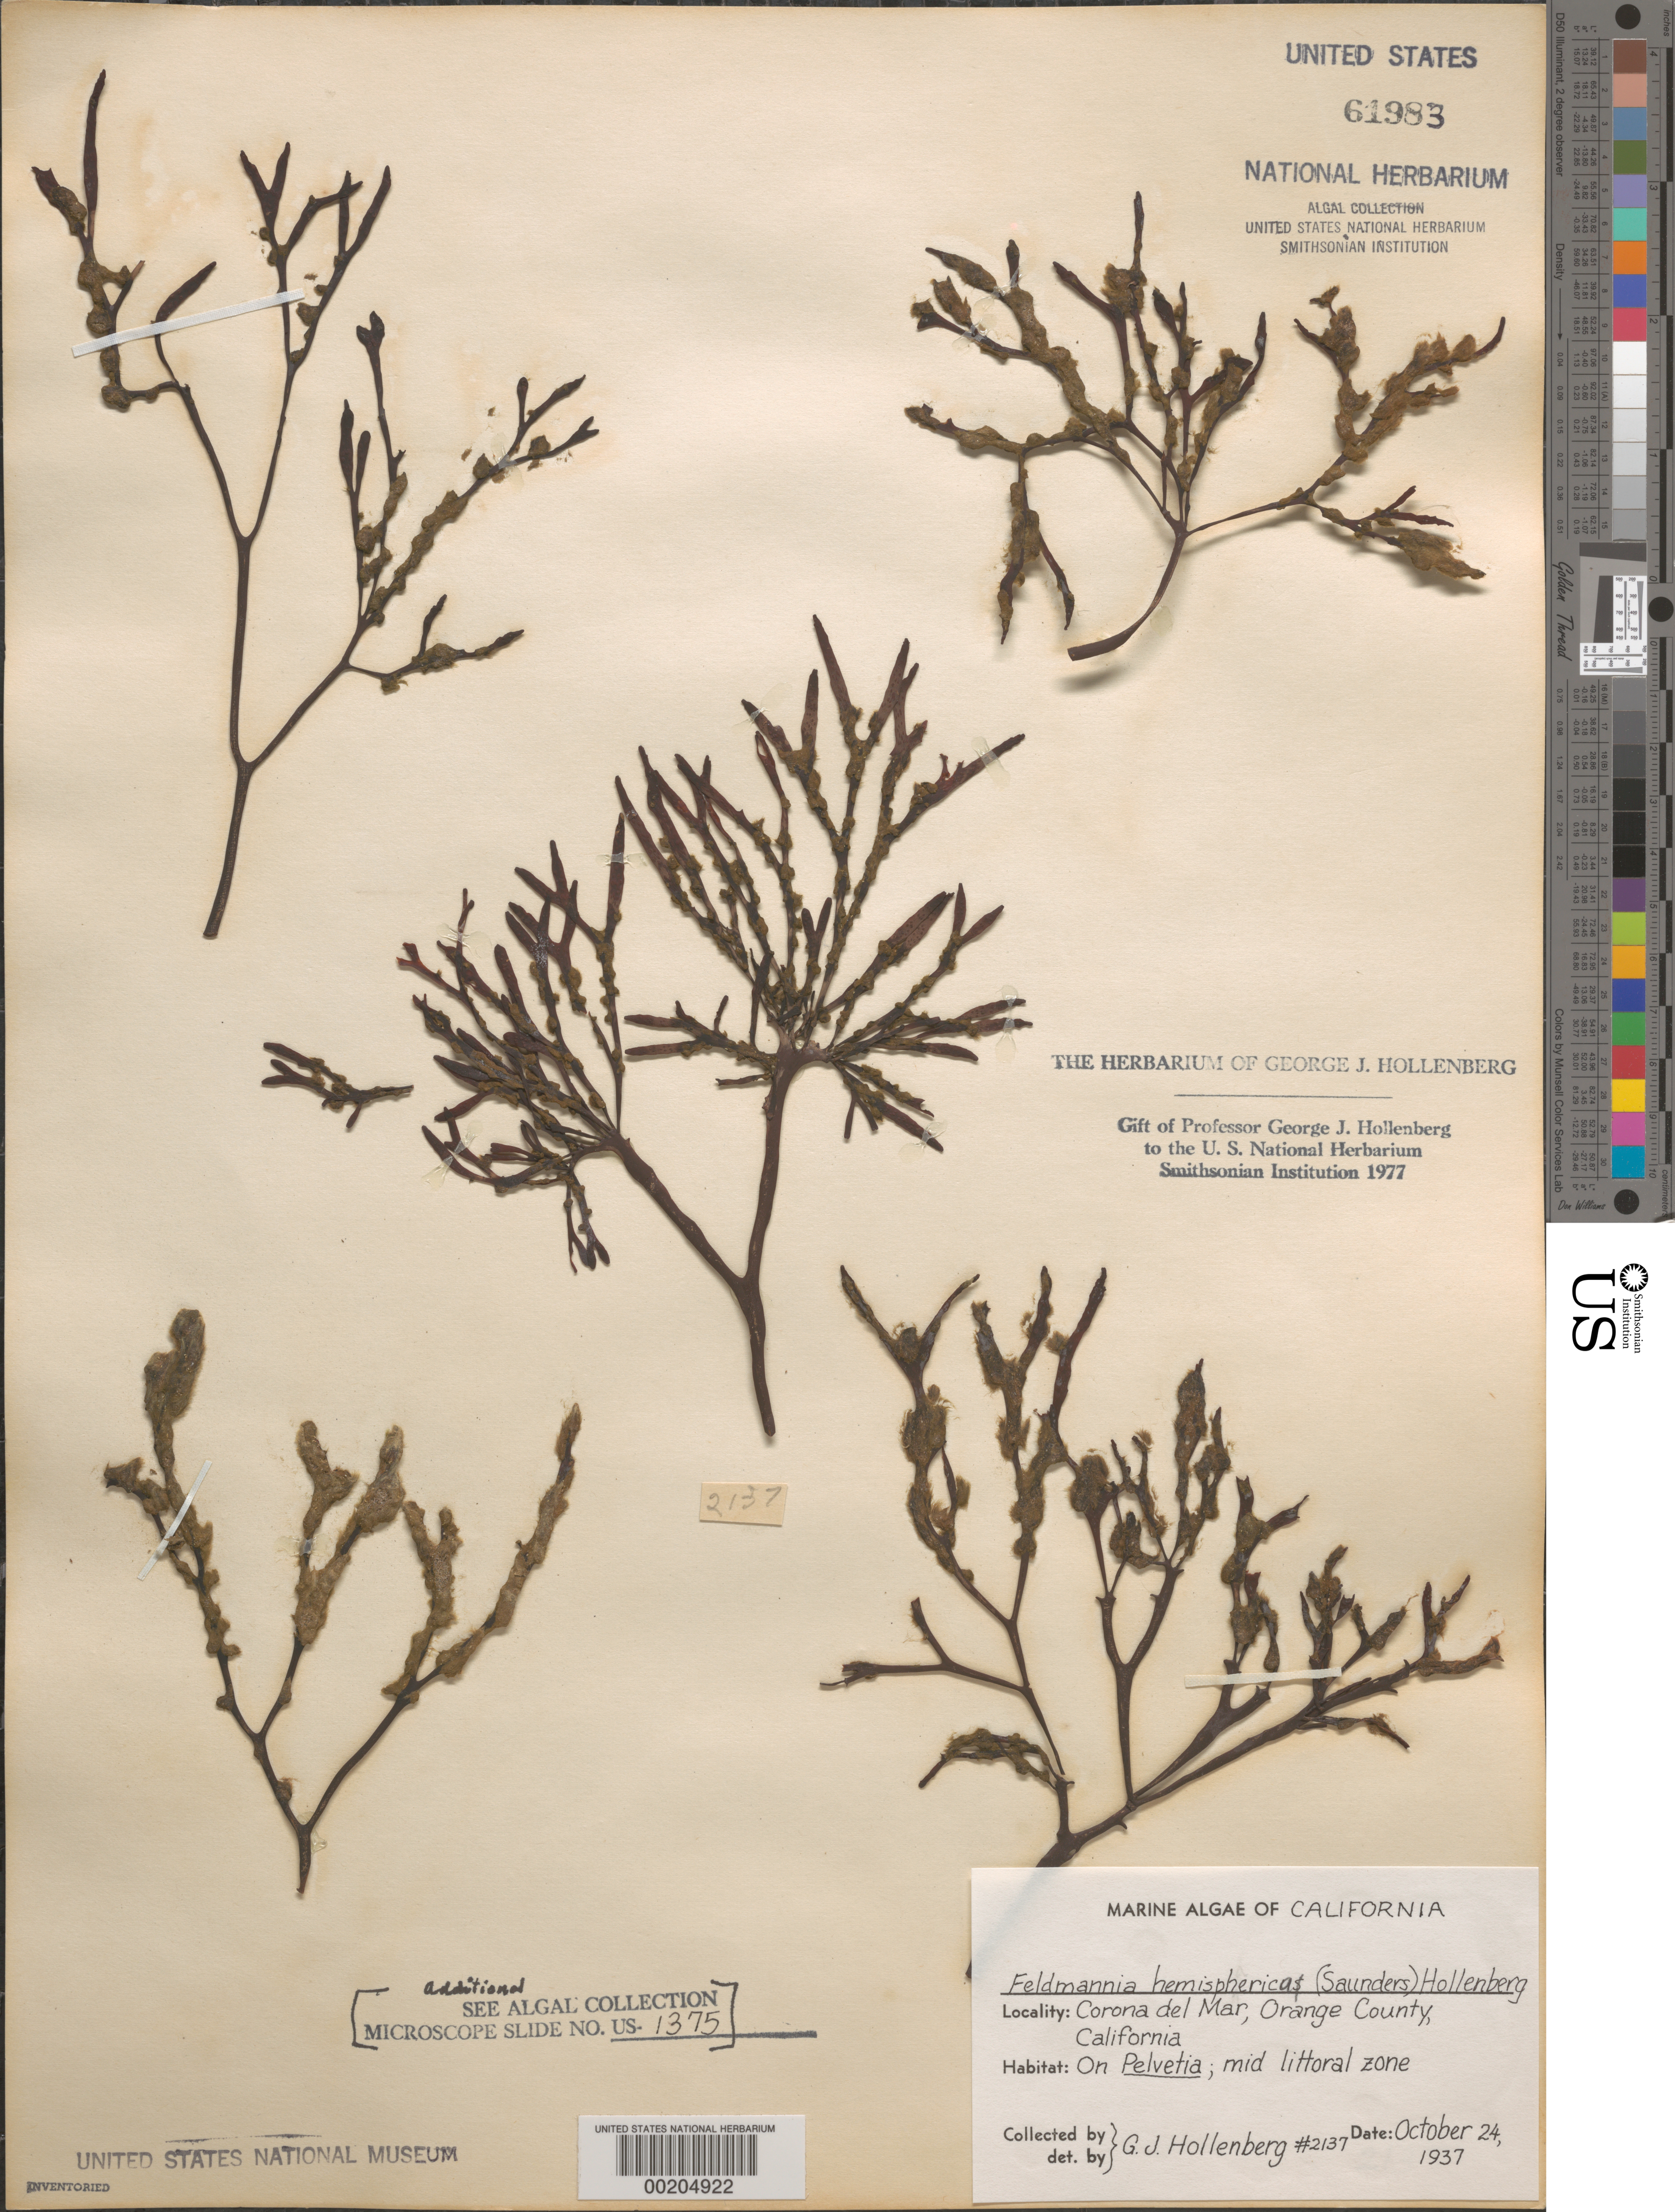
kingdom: Chromista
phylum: Ochrophyta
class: Phaeophyceae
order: Ectocarpales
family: Acinetosporaceae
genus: Feldmannia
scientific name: Feldmannia hemispherica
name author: (D.A. Saunders) Hollenb.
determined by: Hollenberg, George J.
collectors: G. Hollenberg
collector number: GJH 2137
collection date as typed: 24 October 1937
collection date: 1937-10-24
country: United States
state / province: California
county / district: Orange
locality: Corona del Mar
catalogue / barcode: US 61983